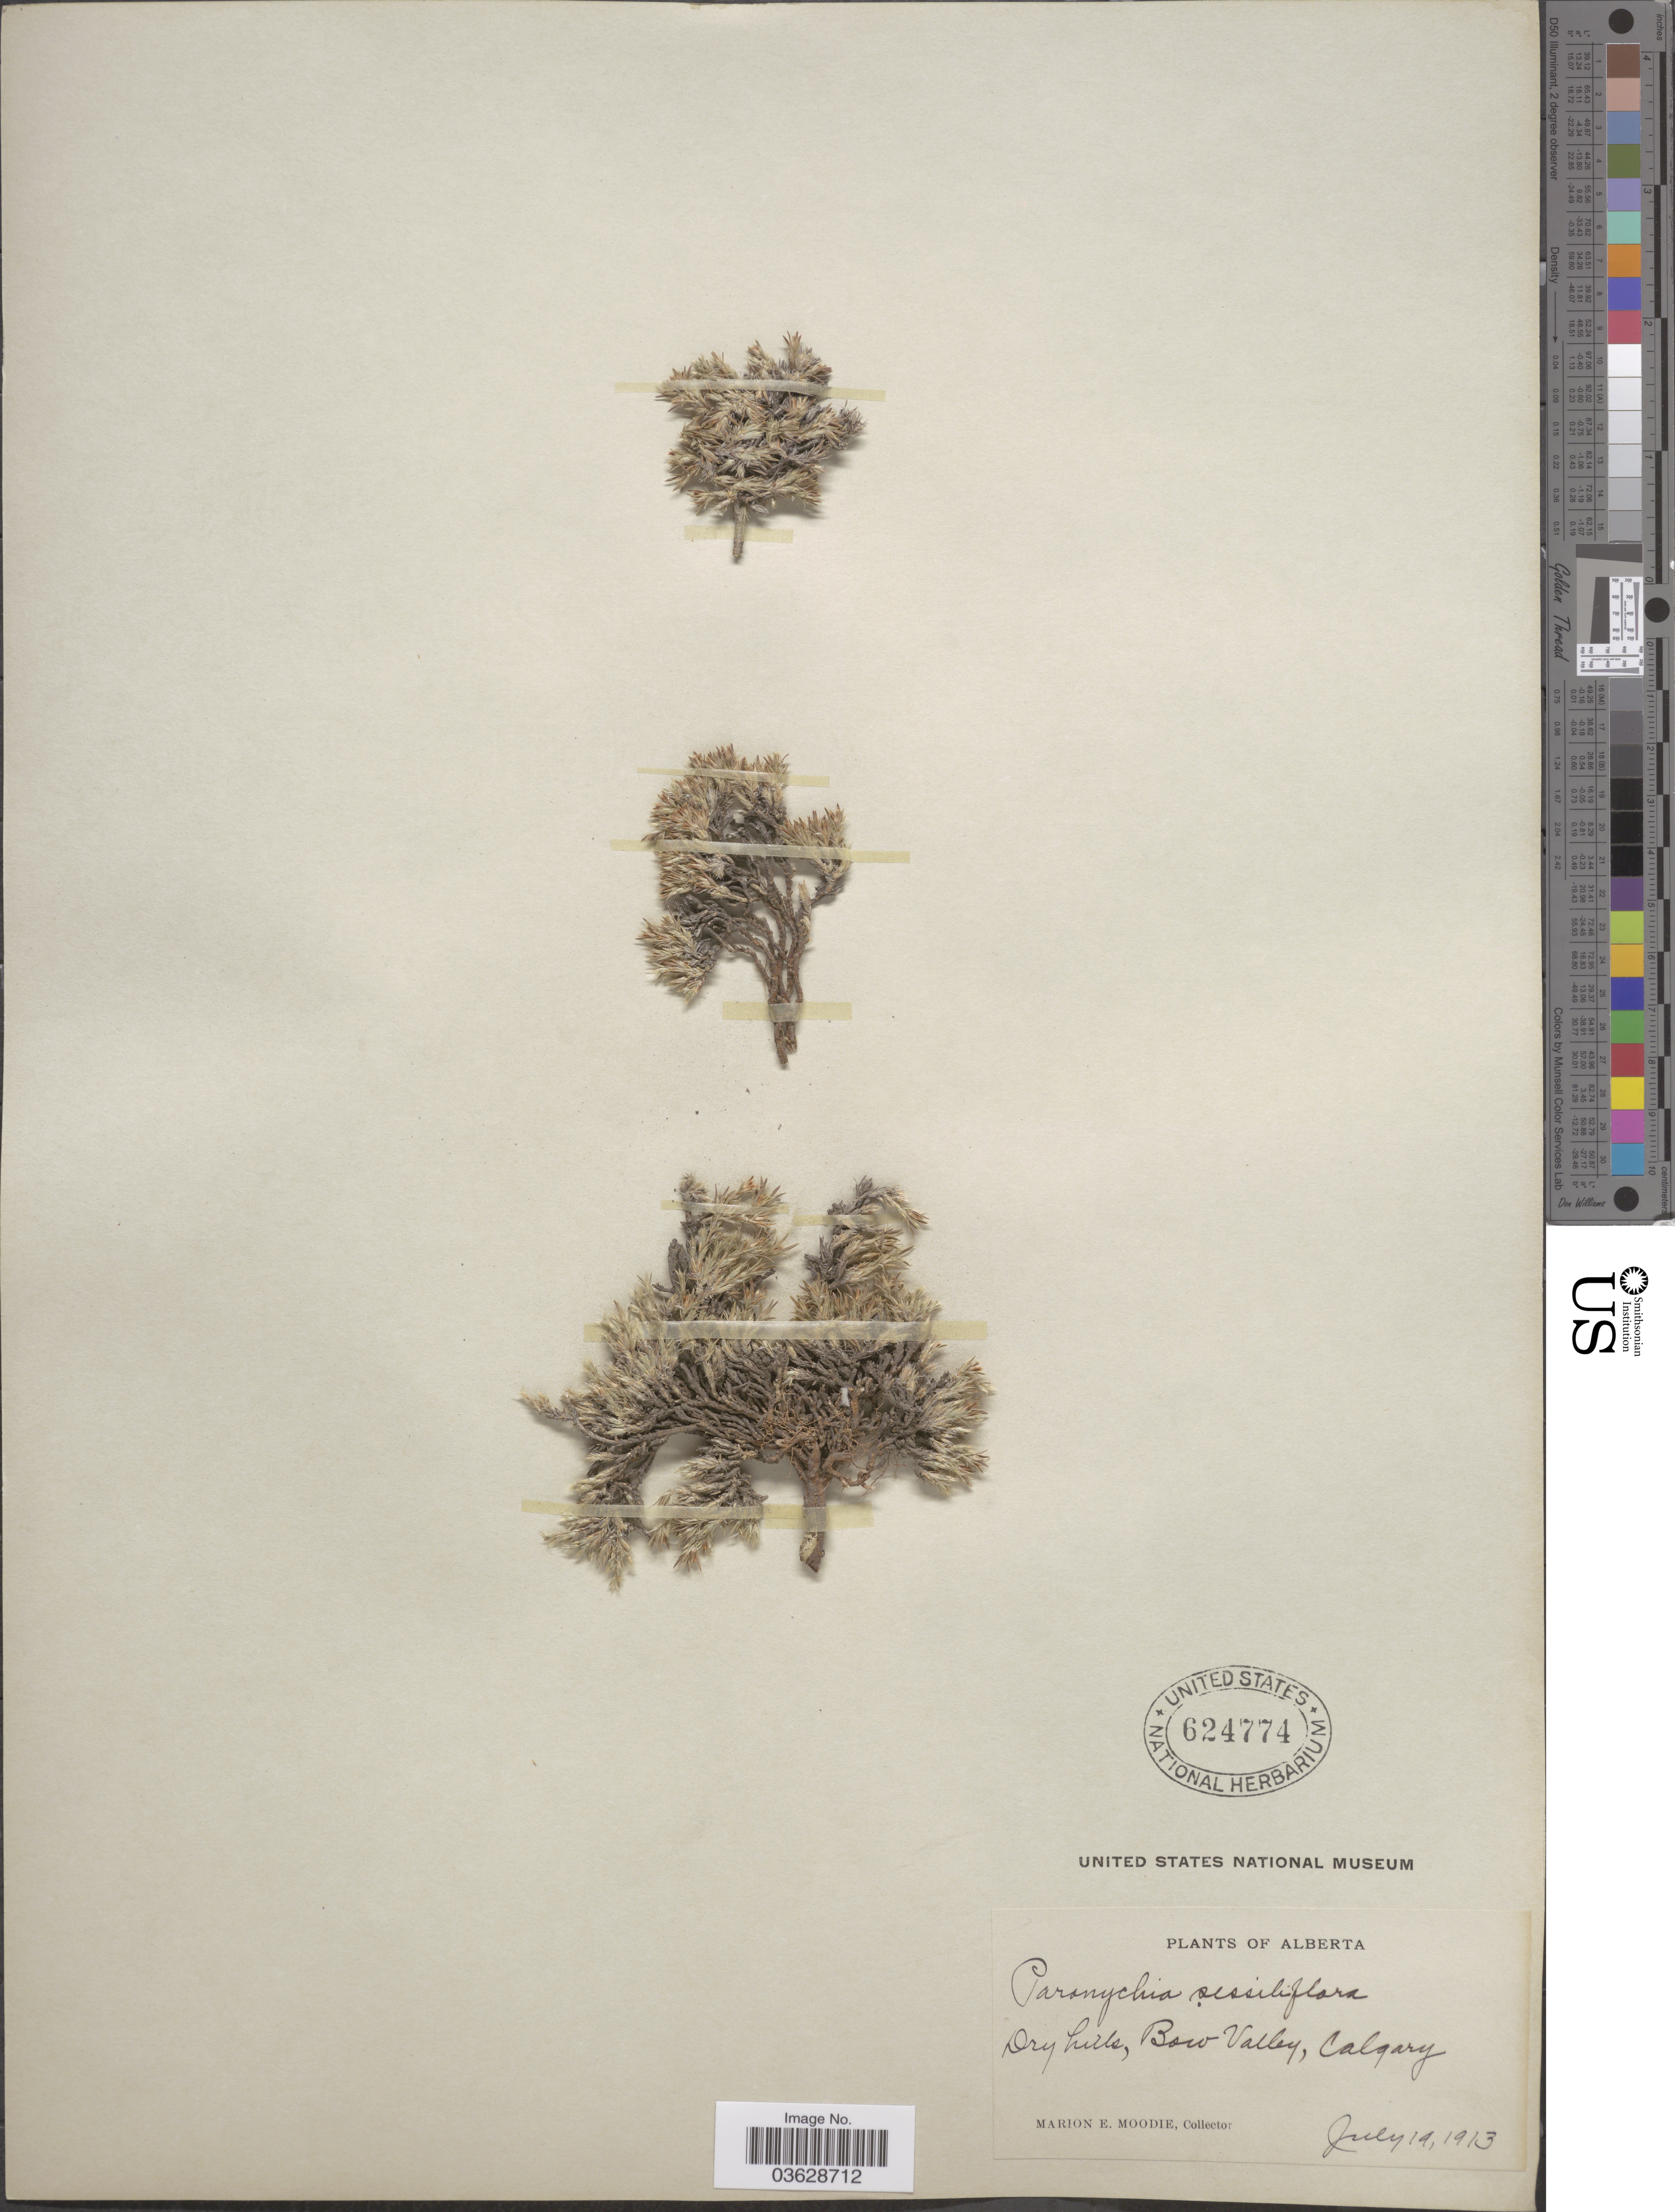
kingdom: Plantae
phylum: Tracheophyta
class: Magnoliopsida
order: Caryophyllales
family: Caryophyllaceae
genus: Paronychia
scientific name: Paronychia sessiliflora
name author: Nutt.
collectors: M. E. Moodie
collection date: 1913-07-19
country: Canada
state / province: Alberta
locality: Bow Valley, Calgary.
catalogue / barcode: US 624774